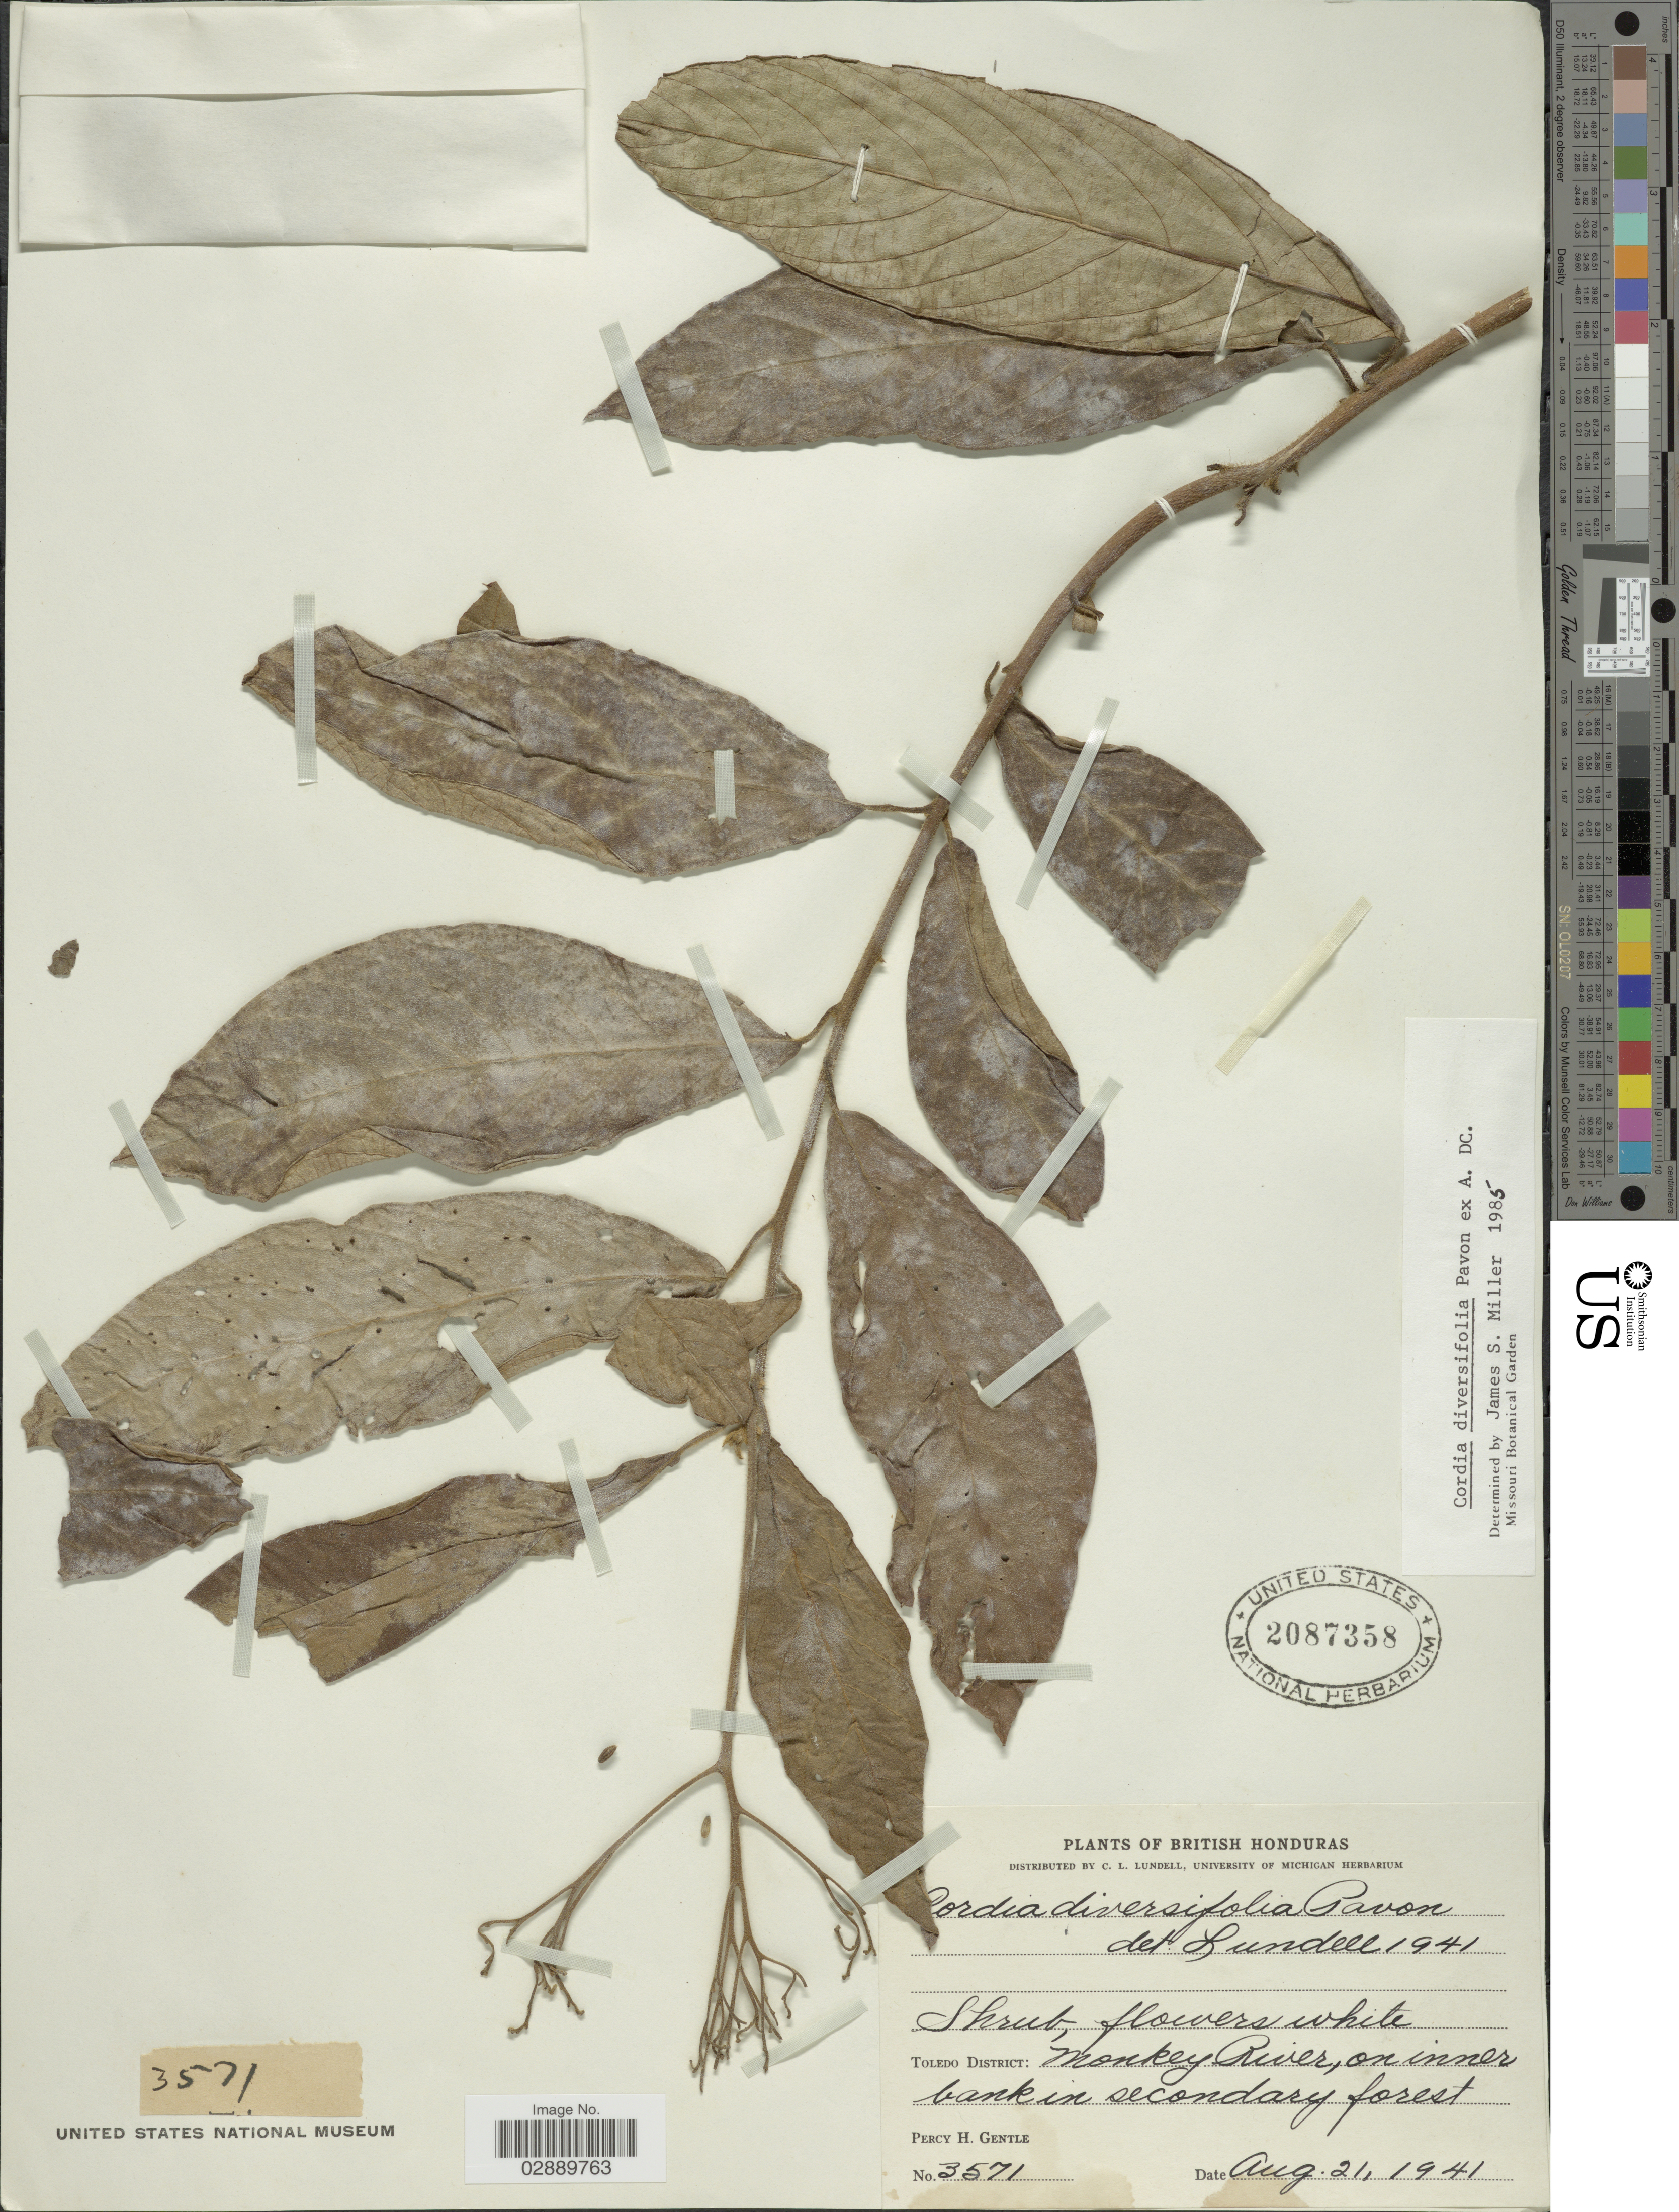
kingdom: Plantae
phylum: Tracheophyta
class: Magnoliopsida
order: Boraginales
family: Cordiaceae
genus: Cordia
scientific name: Cordia diversifolia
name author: Pav. ex DC.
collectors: P. H. Gentle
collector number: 3571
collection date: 1941-08-21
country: Belize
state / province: Toledo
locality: British Honduras. Toledo District: Monkey River, on inner bank in secondary forest.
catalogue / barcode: US 2087358